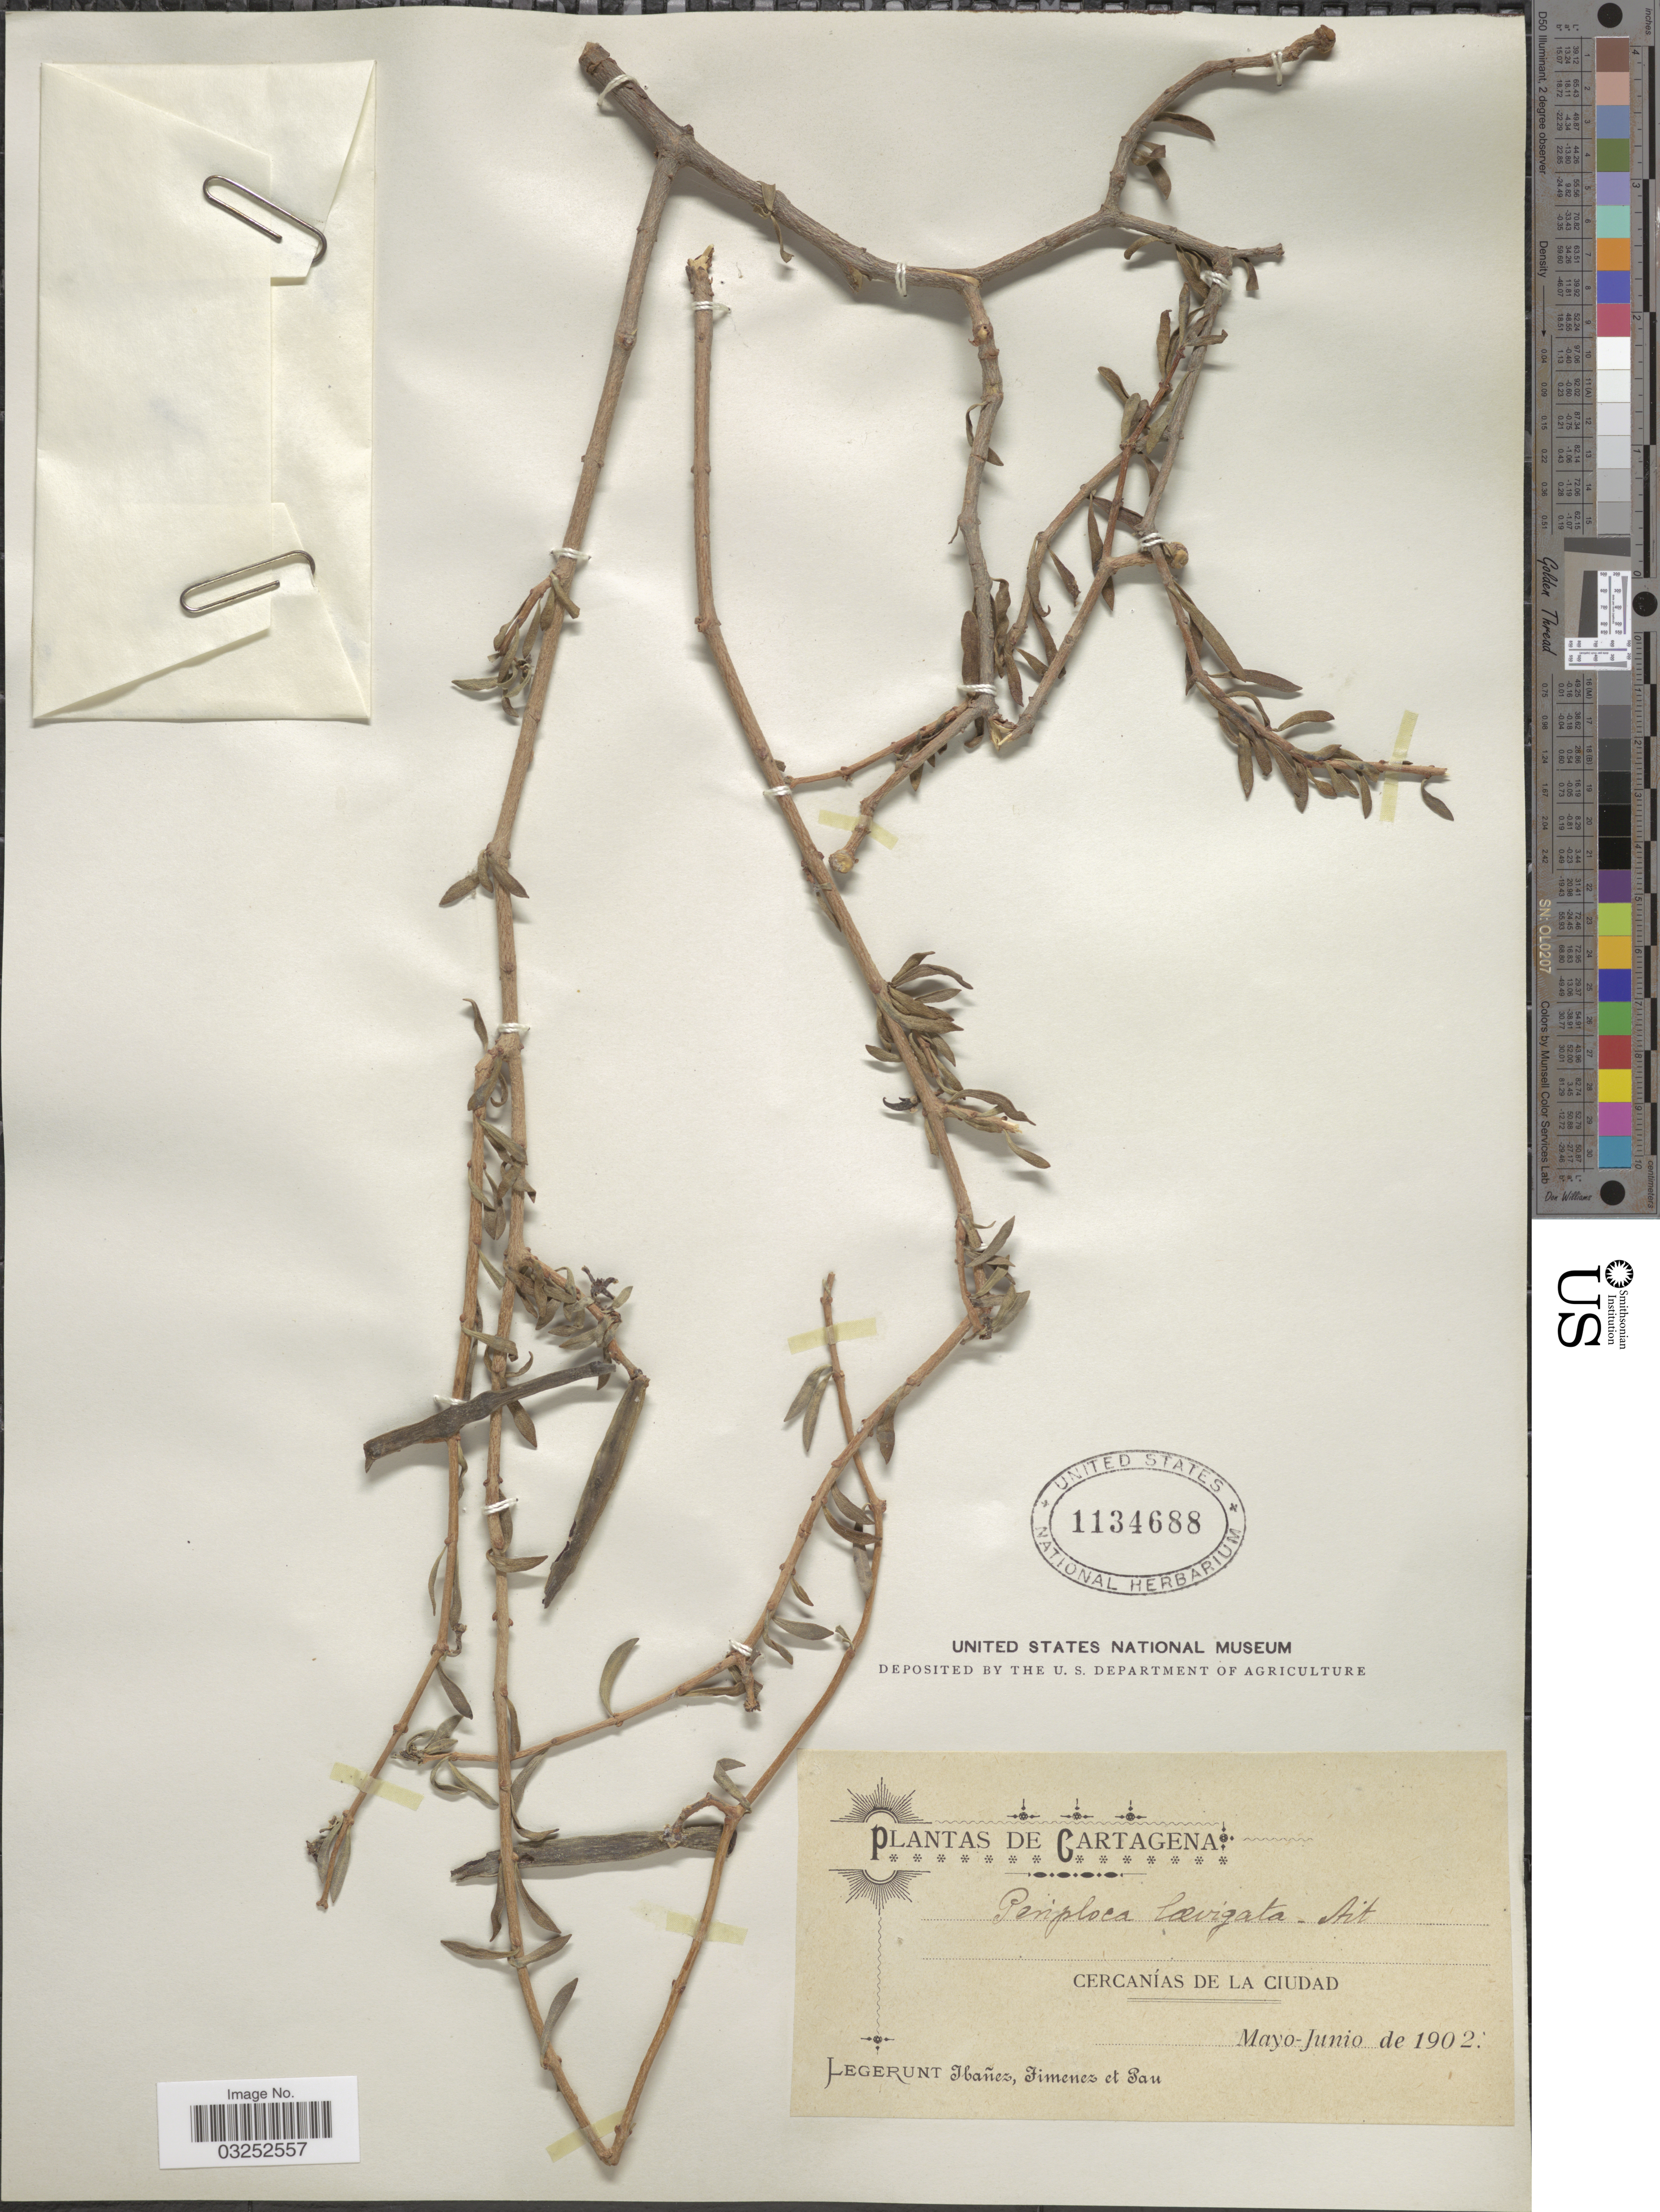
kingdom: Plantae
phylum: Tracheophyta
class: Magnoliopsida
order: Gentianales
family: Apocynaceae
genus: Periploca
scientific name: Periploca laevigata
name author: Aiton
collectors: Ibáñez, Jimenez, -- & Bau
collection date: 1902-05/1902-06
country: Colombia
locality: Cartagena. Cercanías de la Ciudad.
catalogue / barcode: US 1134688